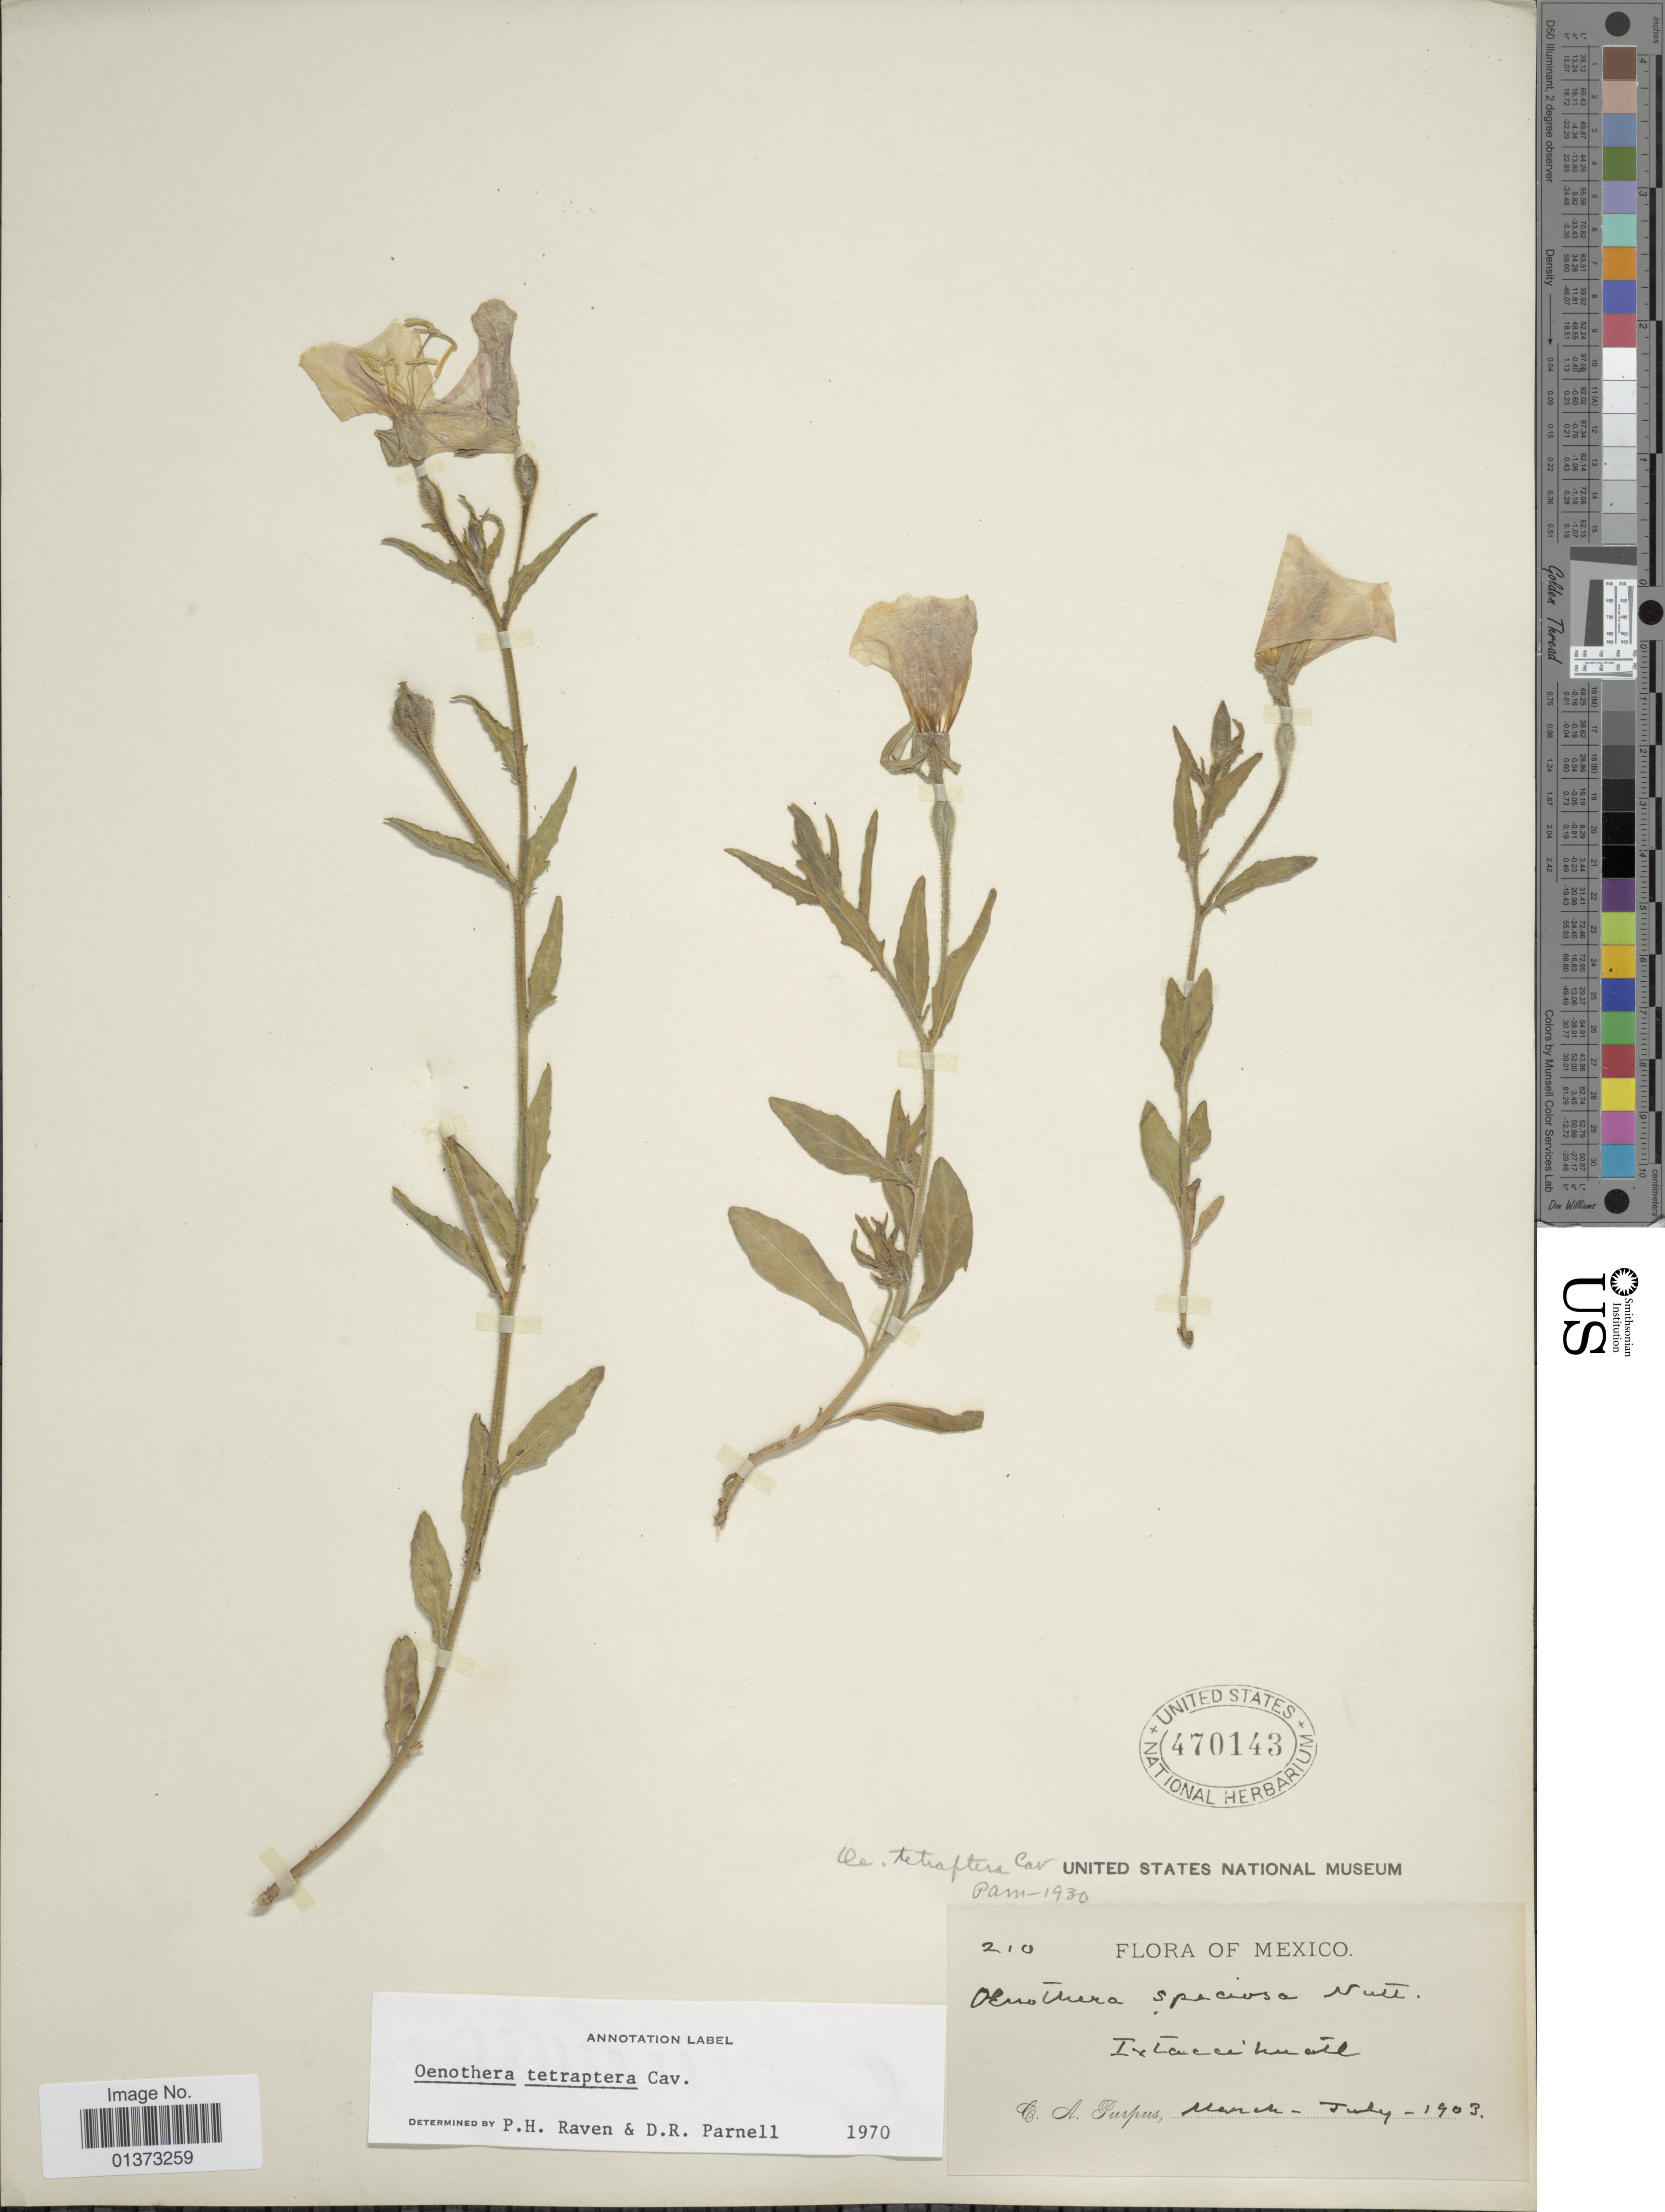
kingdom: Plantae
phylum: Tracheophyta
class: Magnoliopsida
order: Myrtales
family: Onagraceae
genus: Oenothera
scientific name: Oenothera tetraptera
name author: Cav.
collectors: C. A. Purpus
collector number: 210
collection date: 1903-03/1903-07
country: Mexico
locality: Iztaccihuatl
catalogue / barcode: US 470143